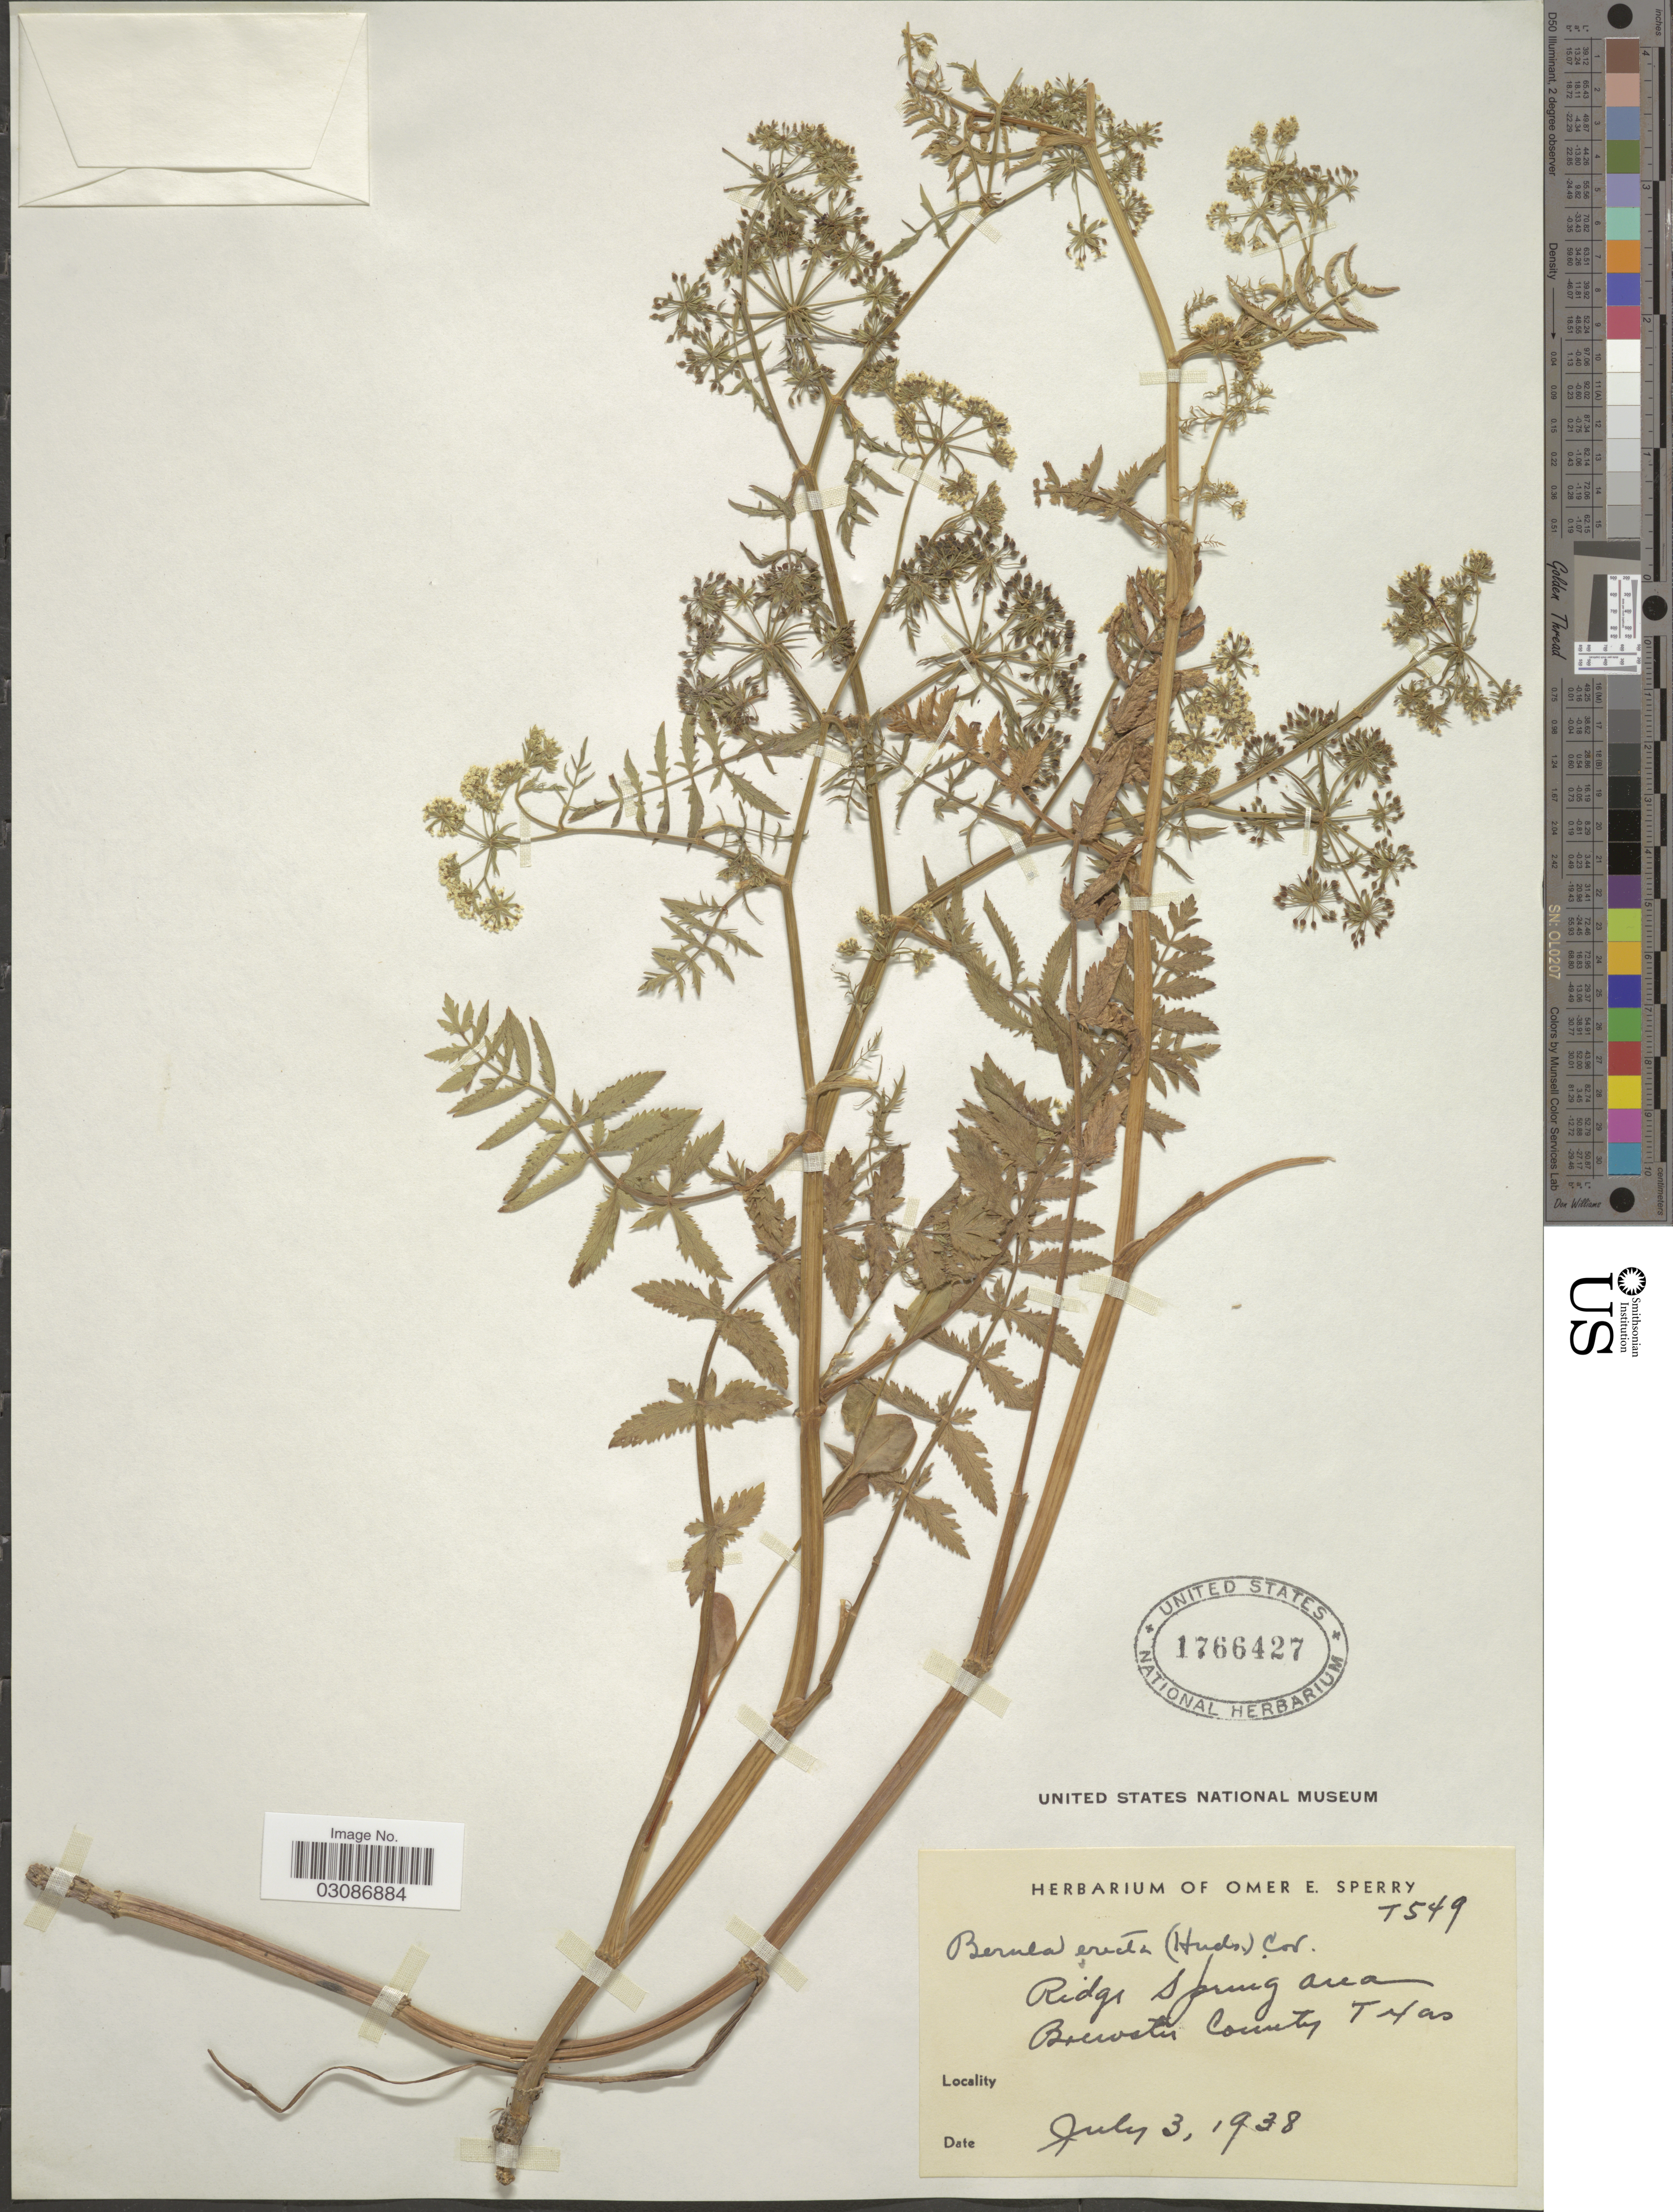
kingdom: Plantae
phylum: Tracheophyta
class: Magnoliopsida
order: Apiales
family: Apiaceae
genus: Berula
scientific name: Berula erecta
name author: (Huds.) Coville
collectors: Ex herb. Omer E. Sperry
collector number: T549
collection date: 1938-07-03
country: United States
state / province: Texas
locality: Ridge Spring area. Brewster County.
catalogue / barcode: US 1766427